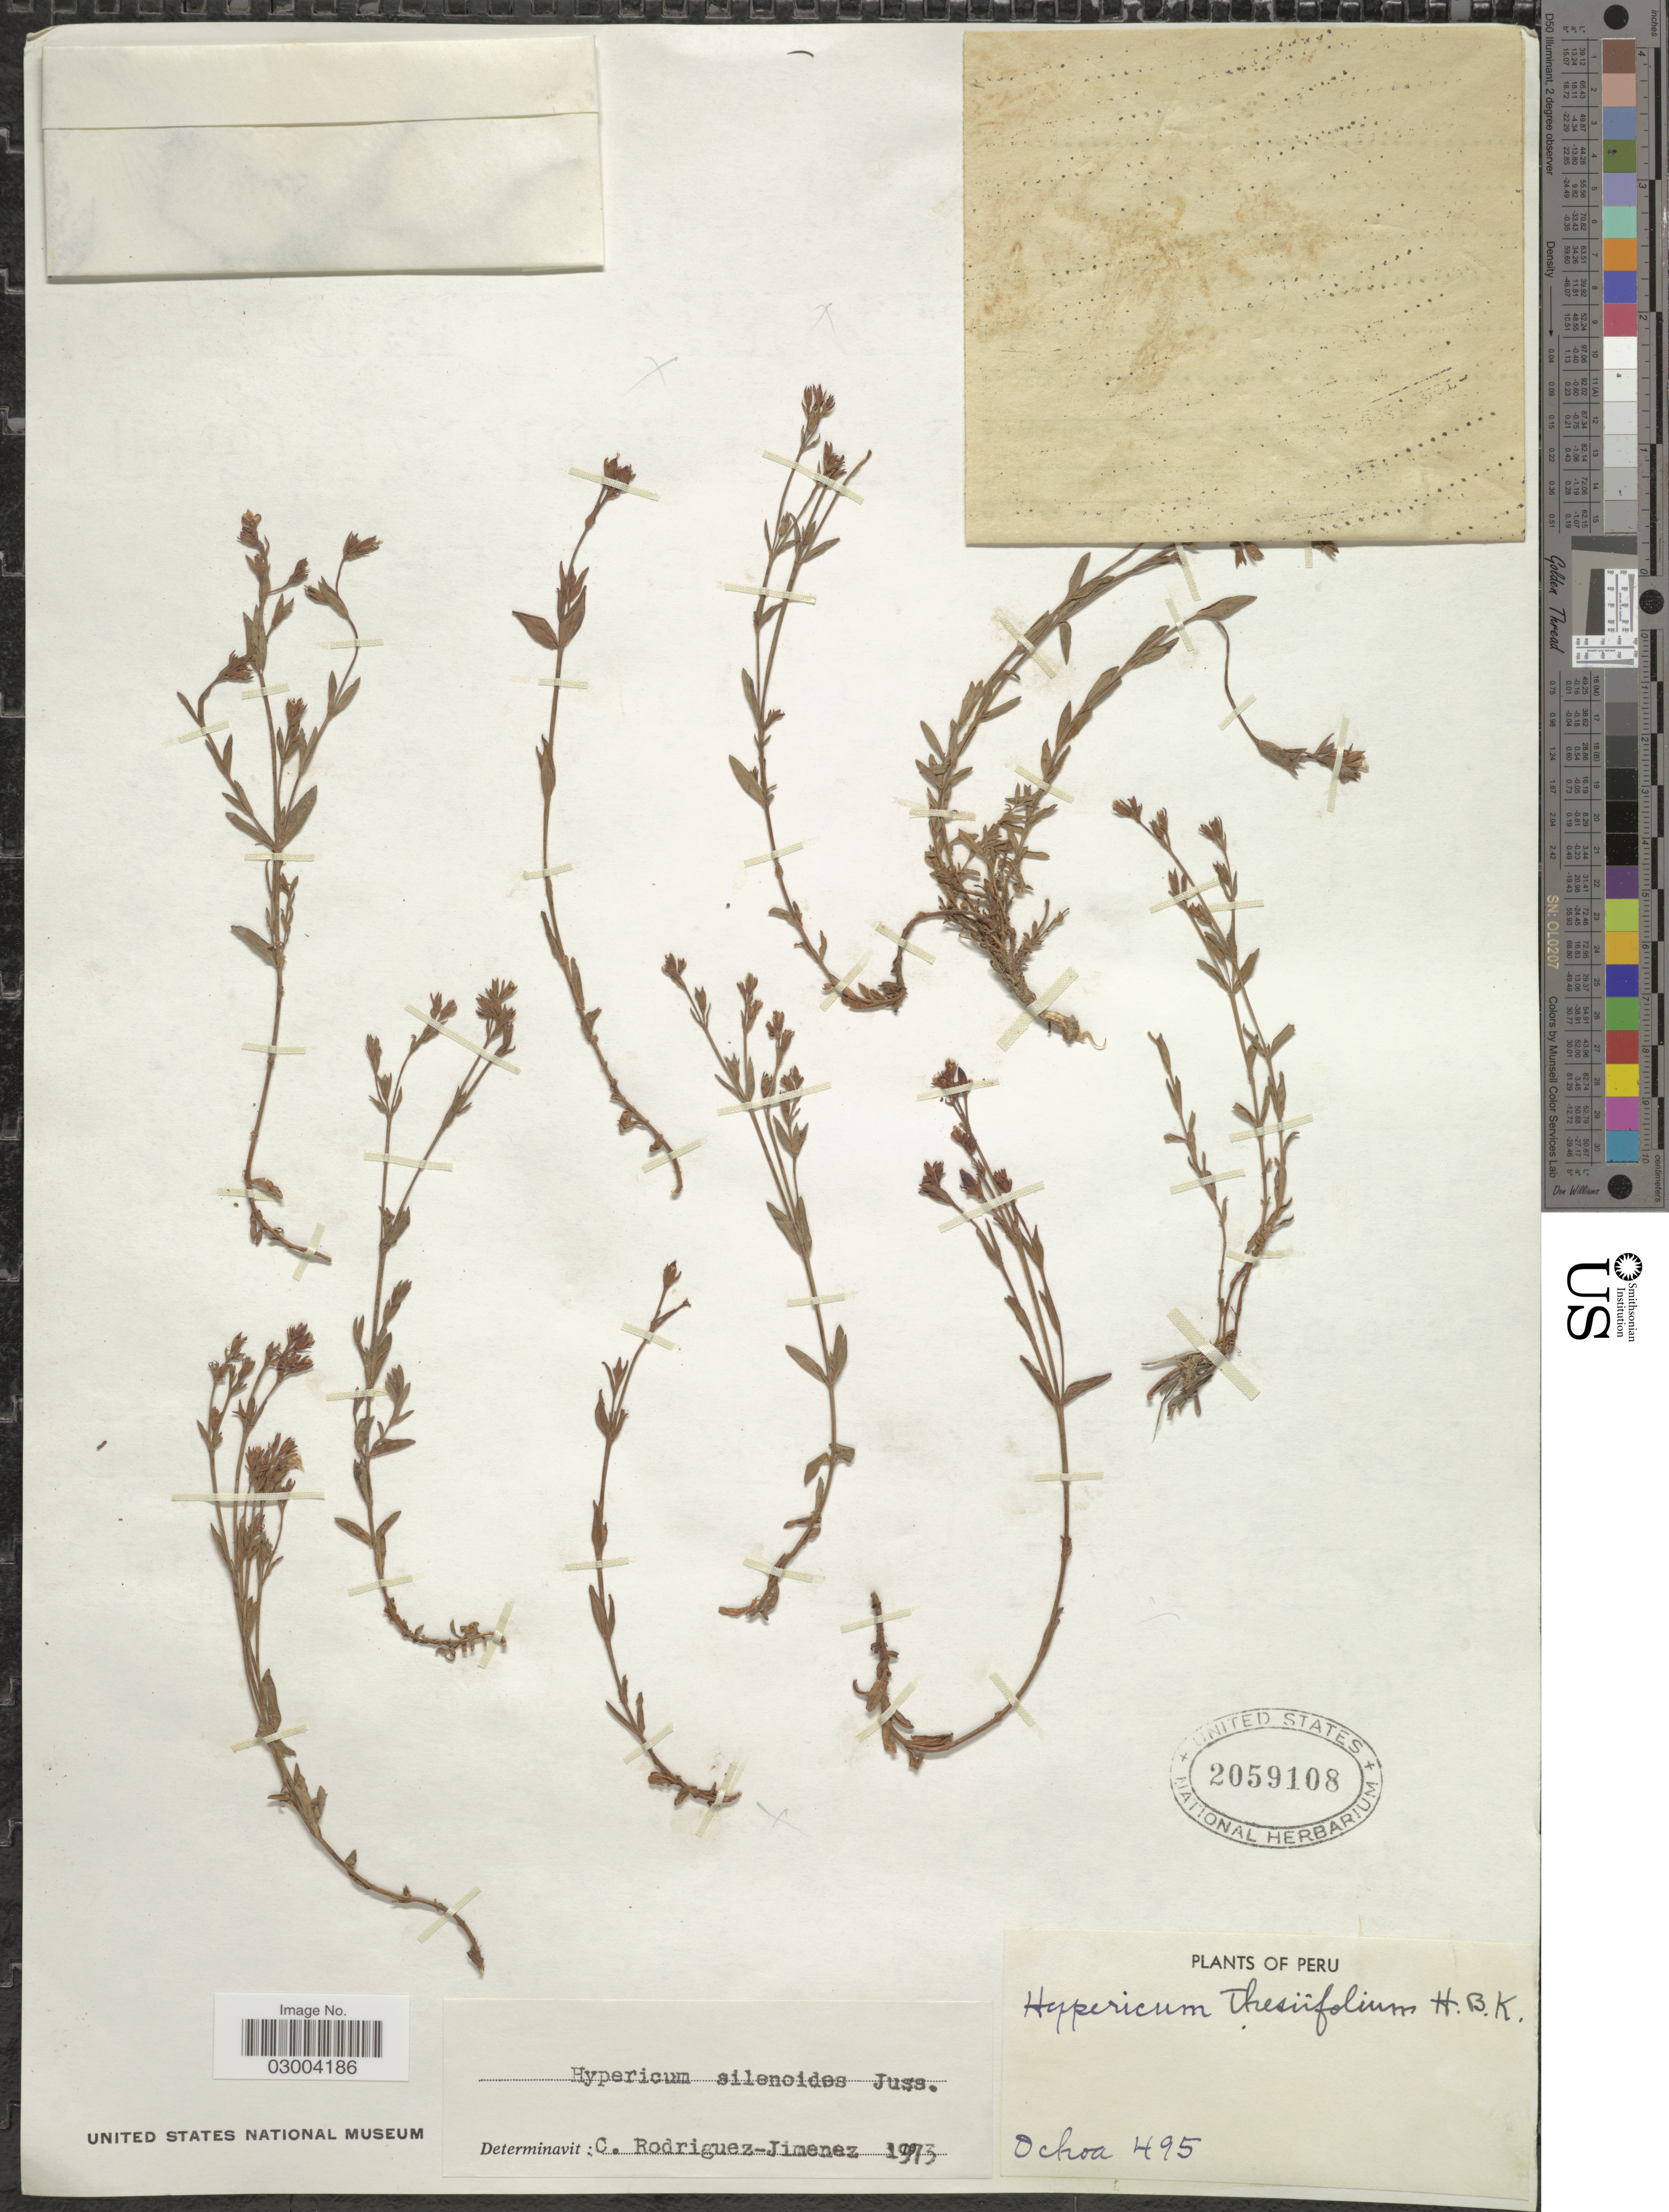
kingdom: Plantae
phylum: Tracheophyta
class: Magnoliopsida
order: Malpighiales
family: Hypericaceae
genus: Hypericum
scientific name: Hypericum silenoides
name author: Juss.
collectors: -. Ochoa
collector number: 495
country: Peru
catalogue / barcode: US 2059108